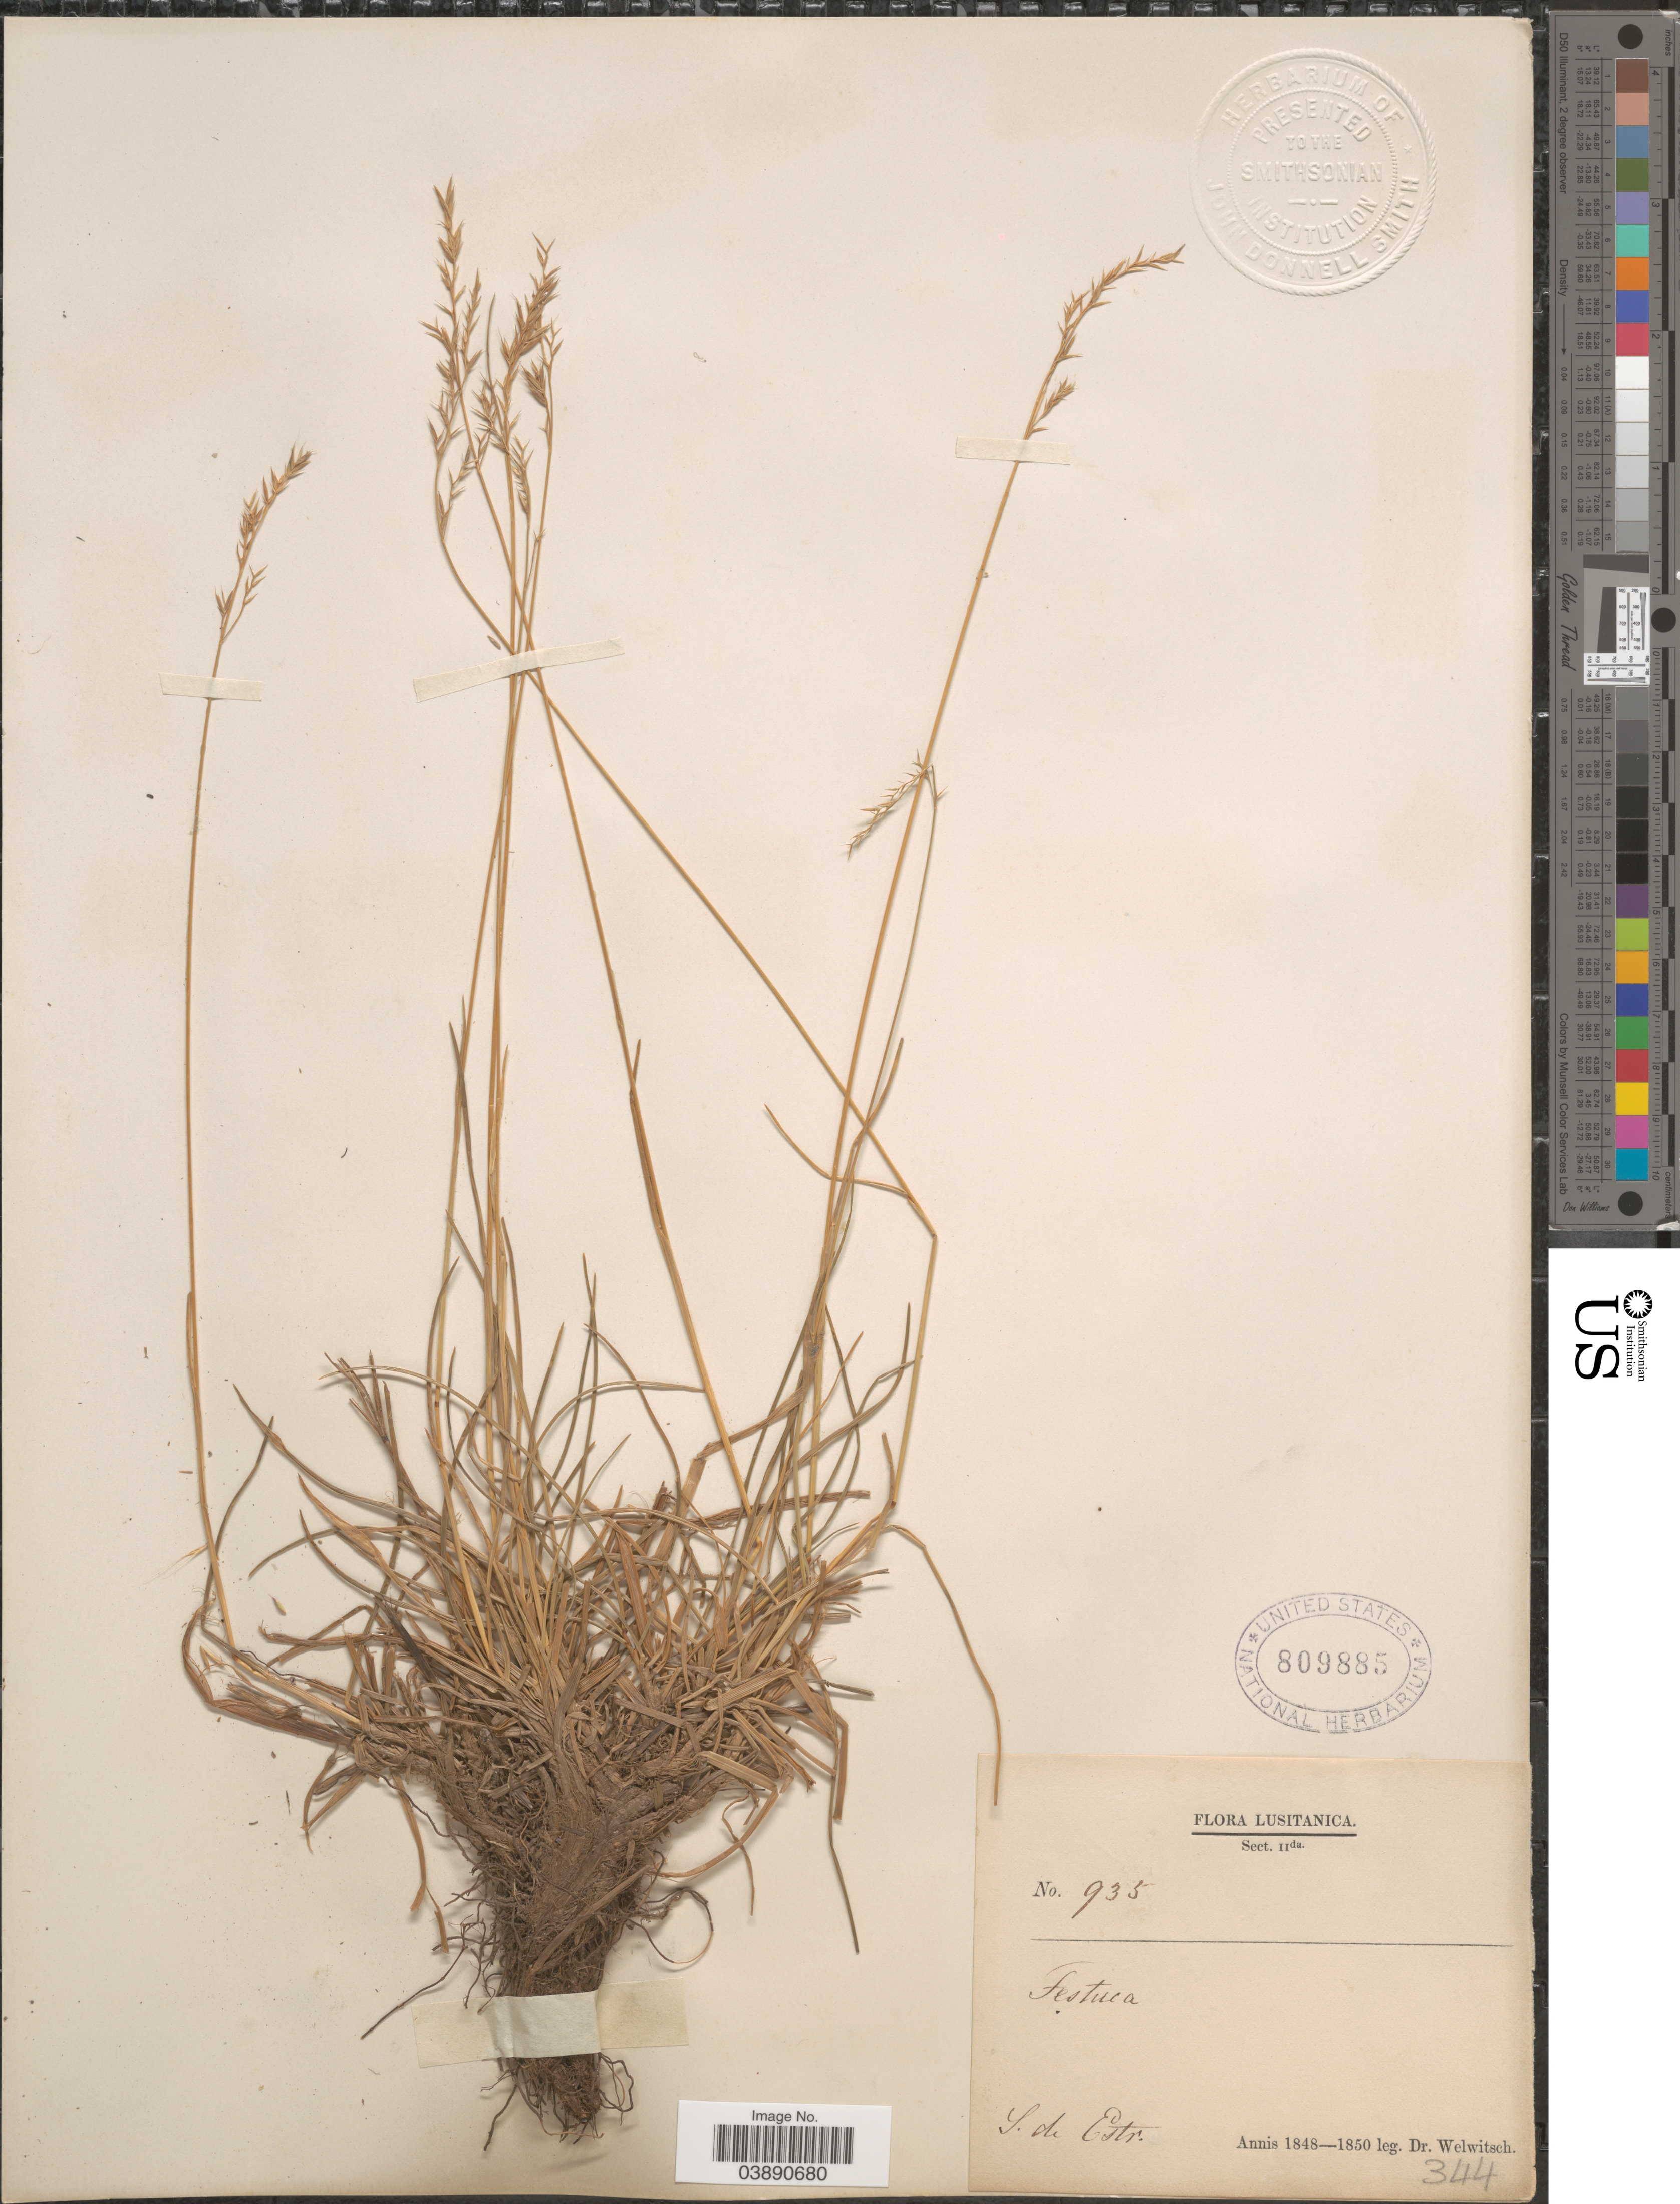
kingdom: Plantae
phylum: Tracheophyta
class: Liliopsida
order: Poales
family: Poaceae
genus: Festuca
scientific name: Festuca sp.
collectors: -. Welwitsch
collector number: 935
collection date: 1848/1850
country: Portugal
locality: Lusitanica. S. de Estr.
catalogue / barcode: US 809885